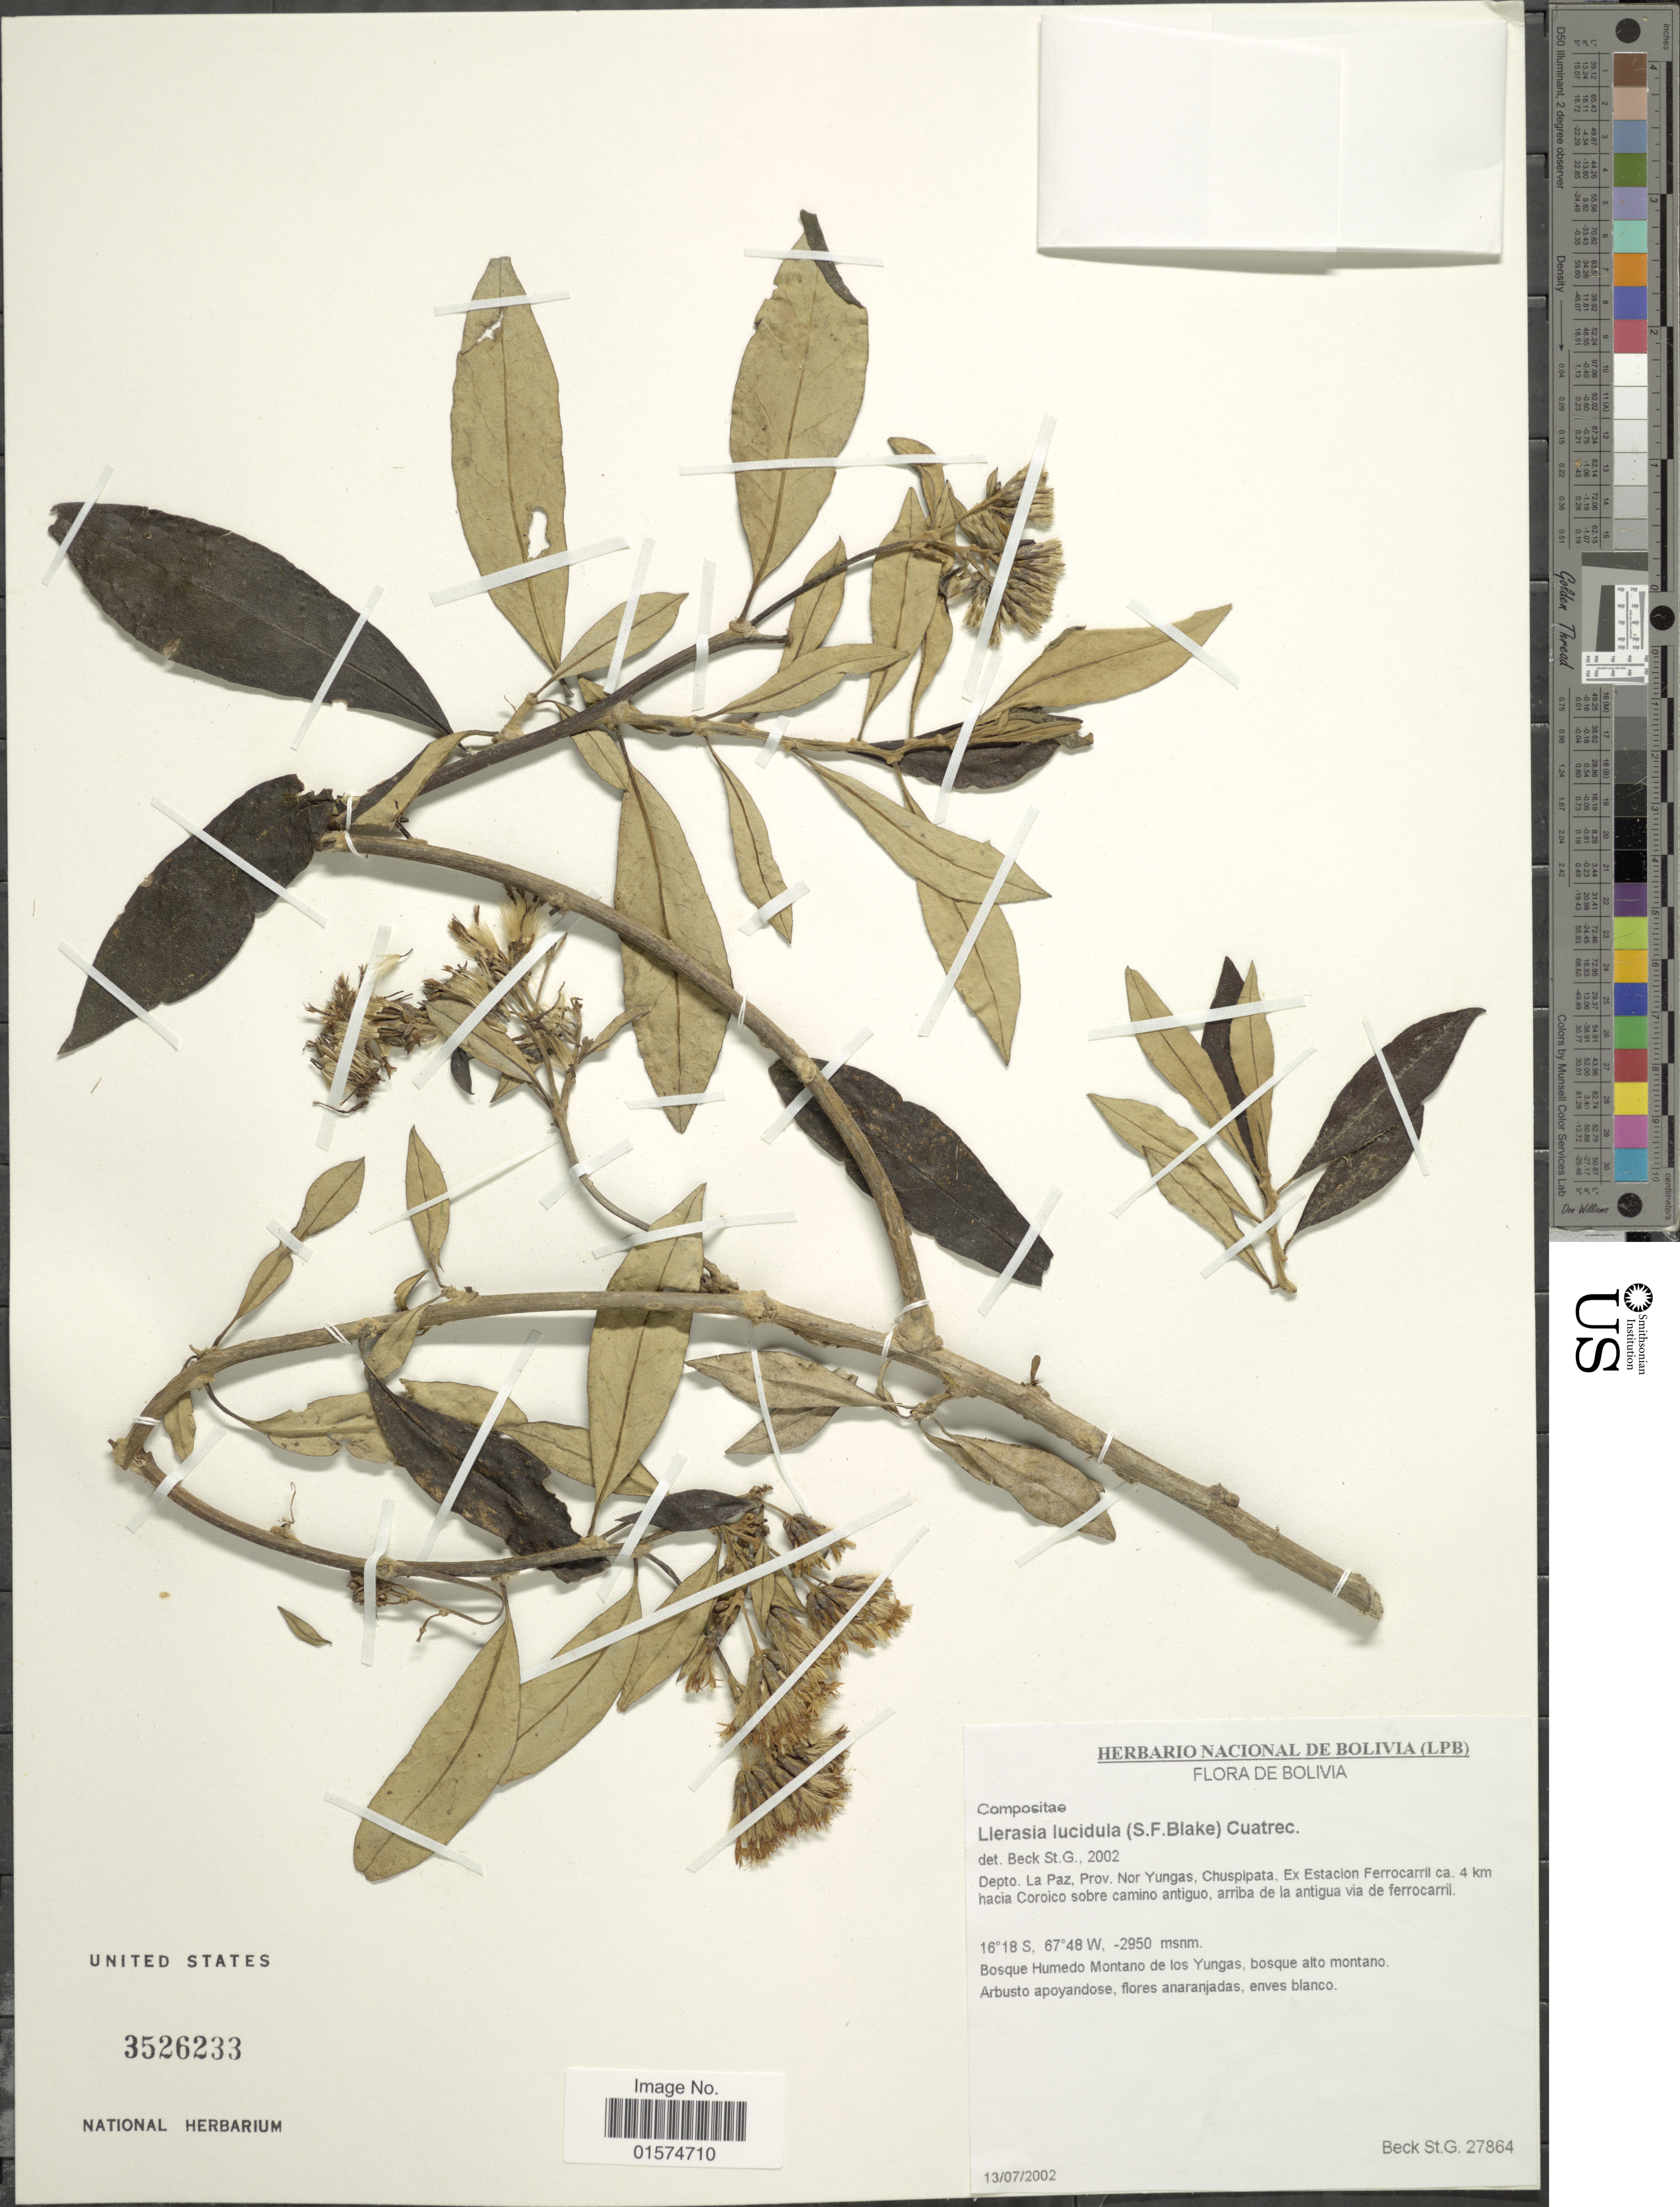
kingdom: Plantae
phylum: Tracheophyta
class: Magnoliopsida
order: Asterales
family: Asteraceae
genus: Llerasia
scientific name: Llerasia lucidula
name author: (S.F. Blake) Cuatrec.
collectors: S. G. Beck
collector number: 27864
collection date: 2002-07-13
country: Bolivia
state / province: La Paz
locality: Prov. Nor Yungas, Chuspipata, Ex Estacion Ferrocarril ca. 4 km hacia Coroico sobre camino antiguo, arriba de la antigua via de ferrocaril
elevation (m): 2950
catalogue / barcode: US 3526233